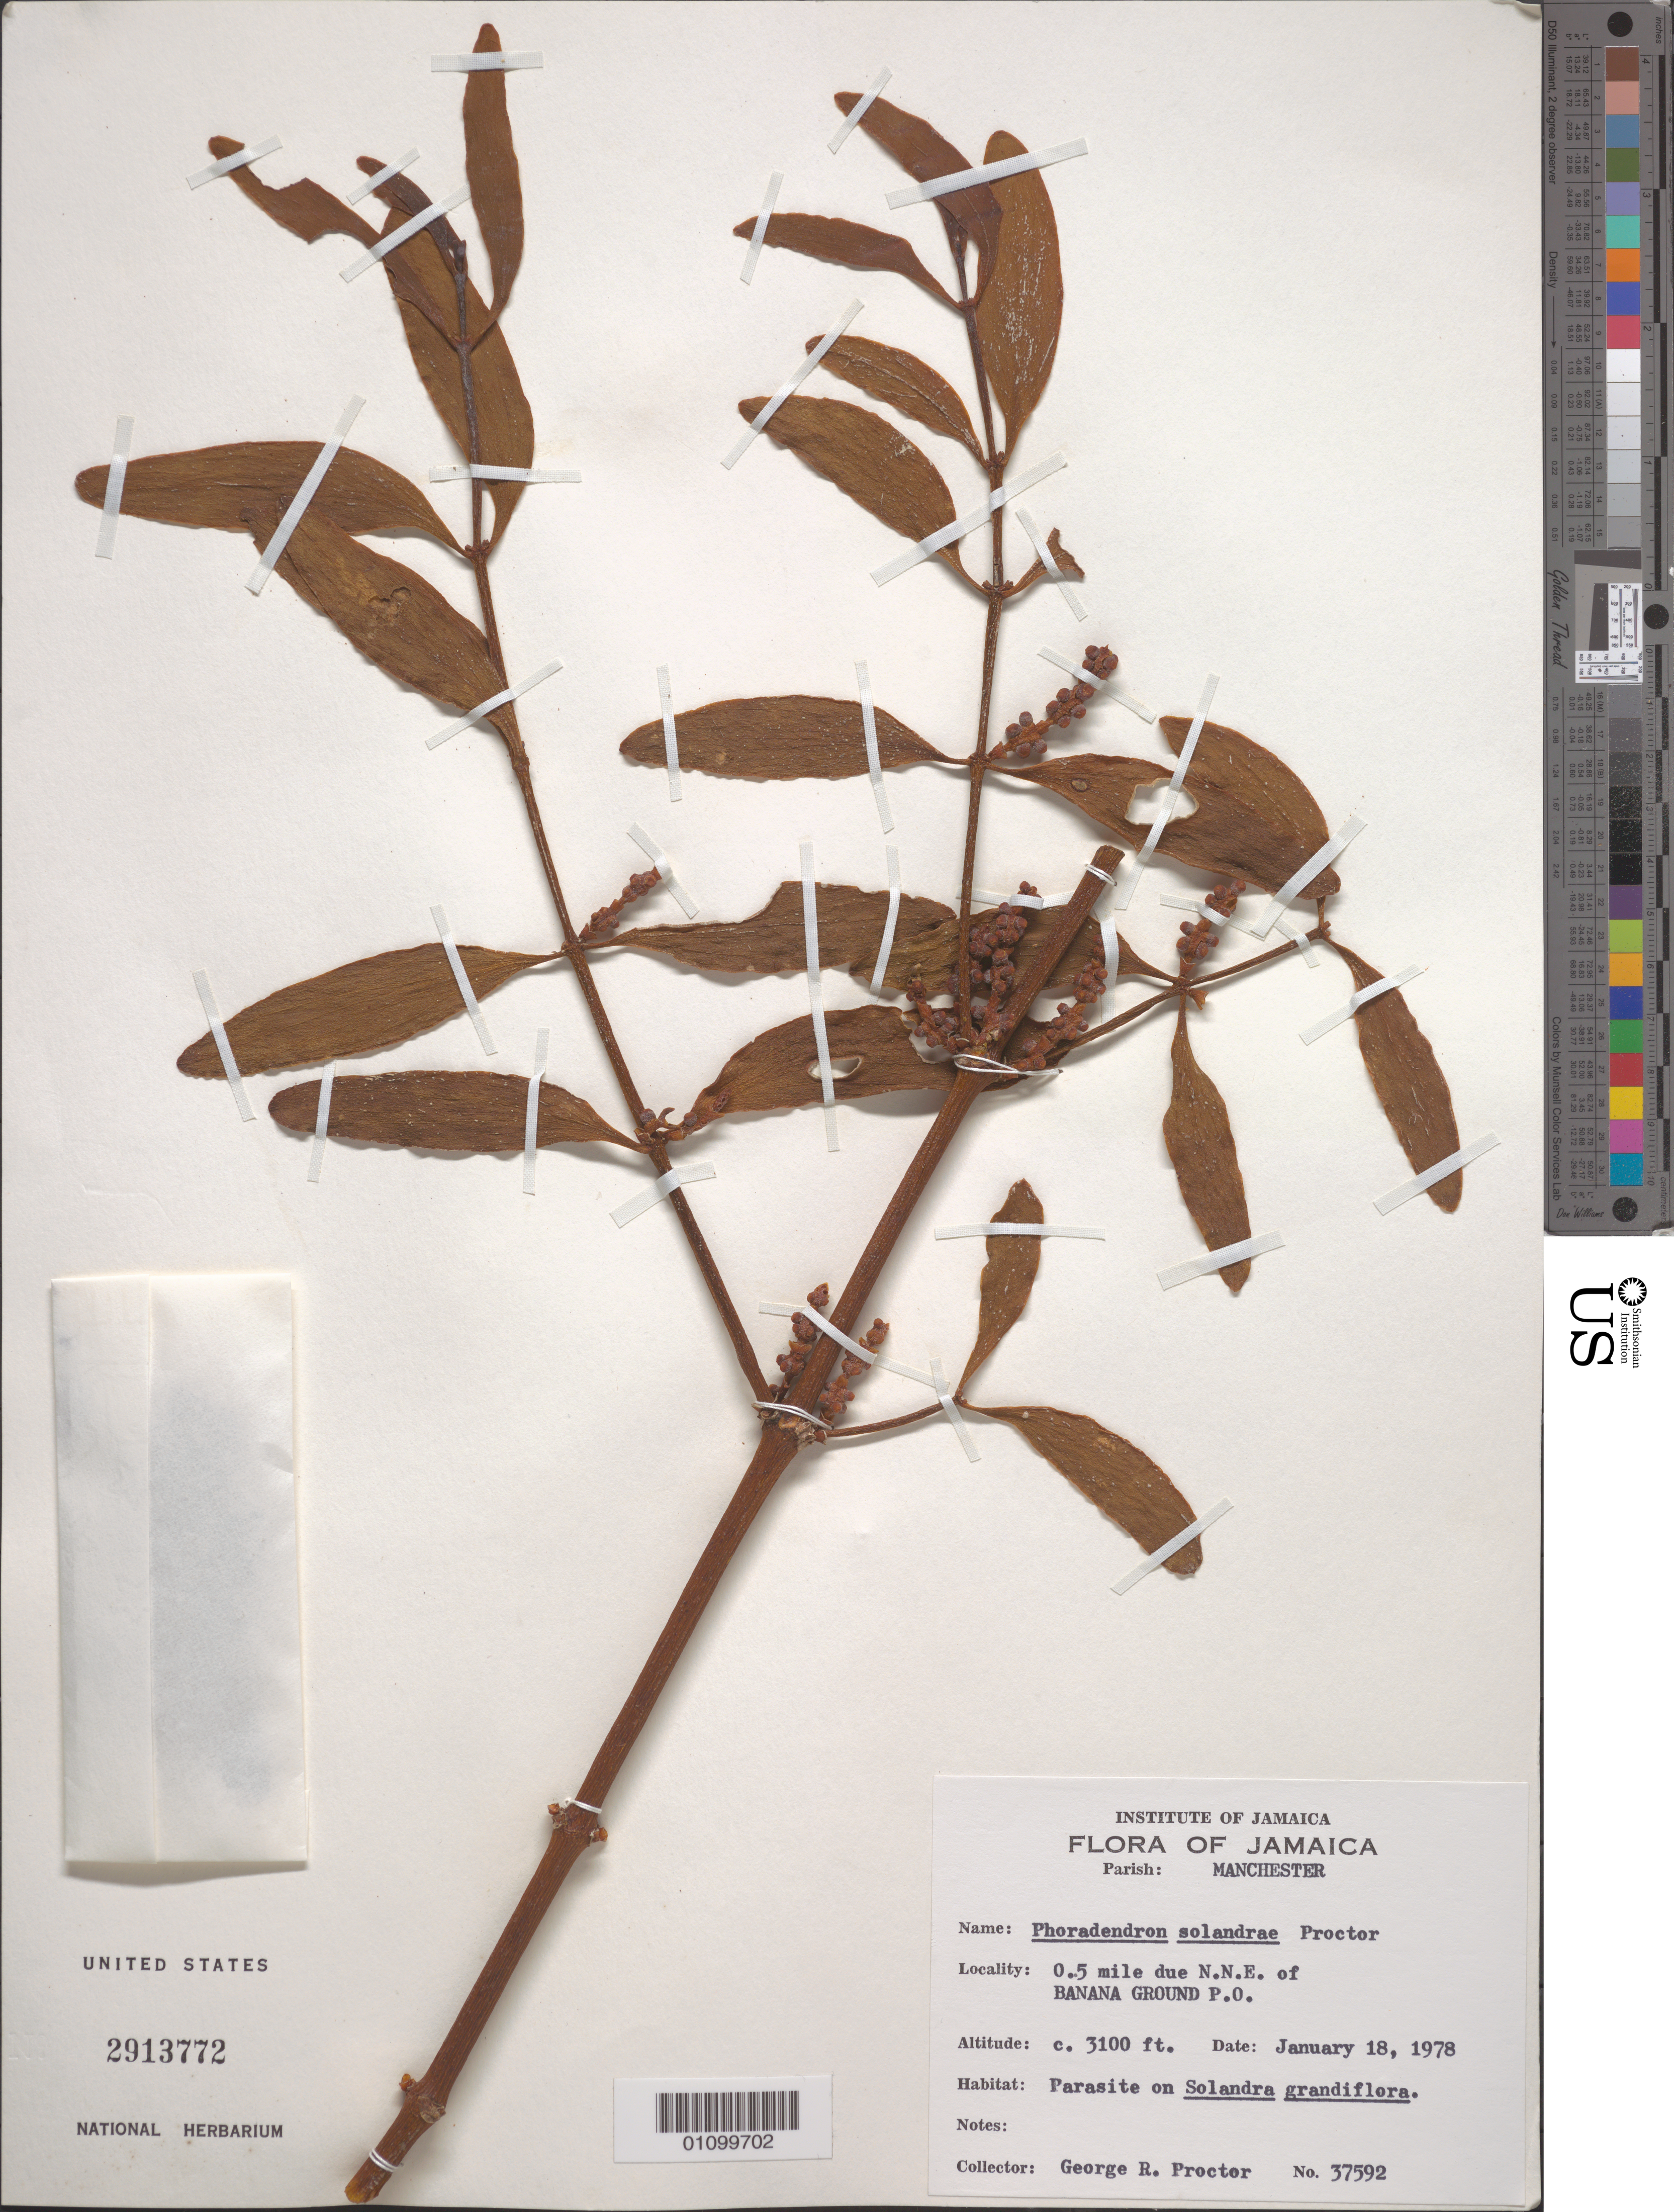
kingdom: Plantae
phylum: Tracheophyta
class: Magnoliopsida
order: Santalales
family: Viscaceae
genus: Phoradendron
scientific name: Phoradendron solandrae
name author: Proctor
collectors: G. R. Proctor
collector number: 37592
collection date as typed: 18 Jan 1978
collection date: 1978-01-18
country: Jamaica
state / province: Manchester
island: Jamaica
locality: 0.5 mile due N.N.E. of Banana Ground P.O.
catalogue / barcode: US 2913772